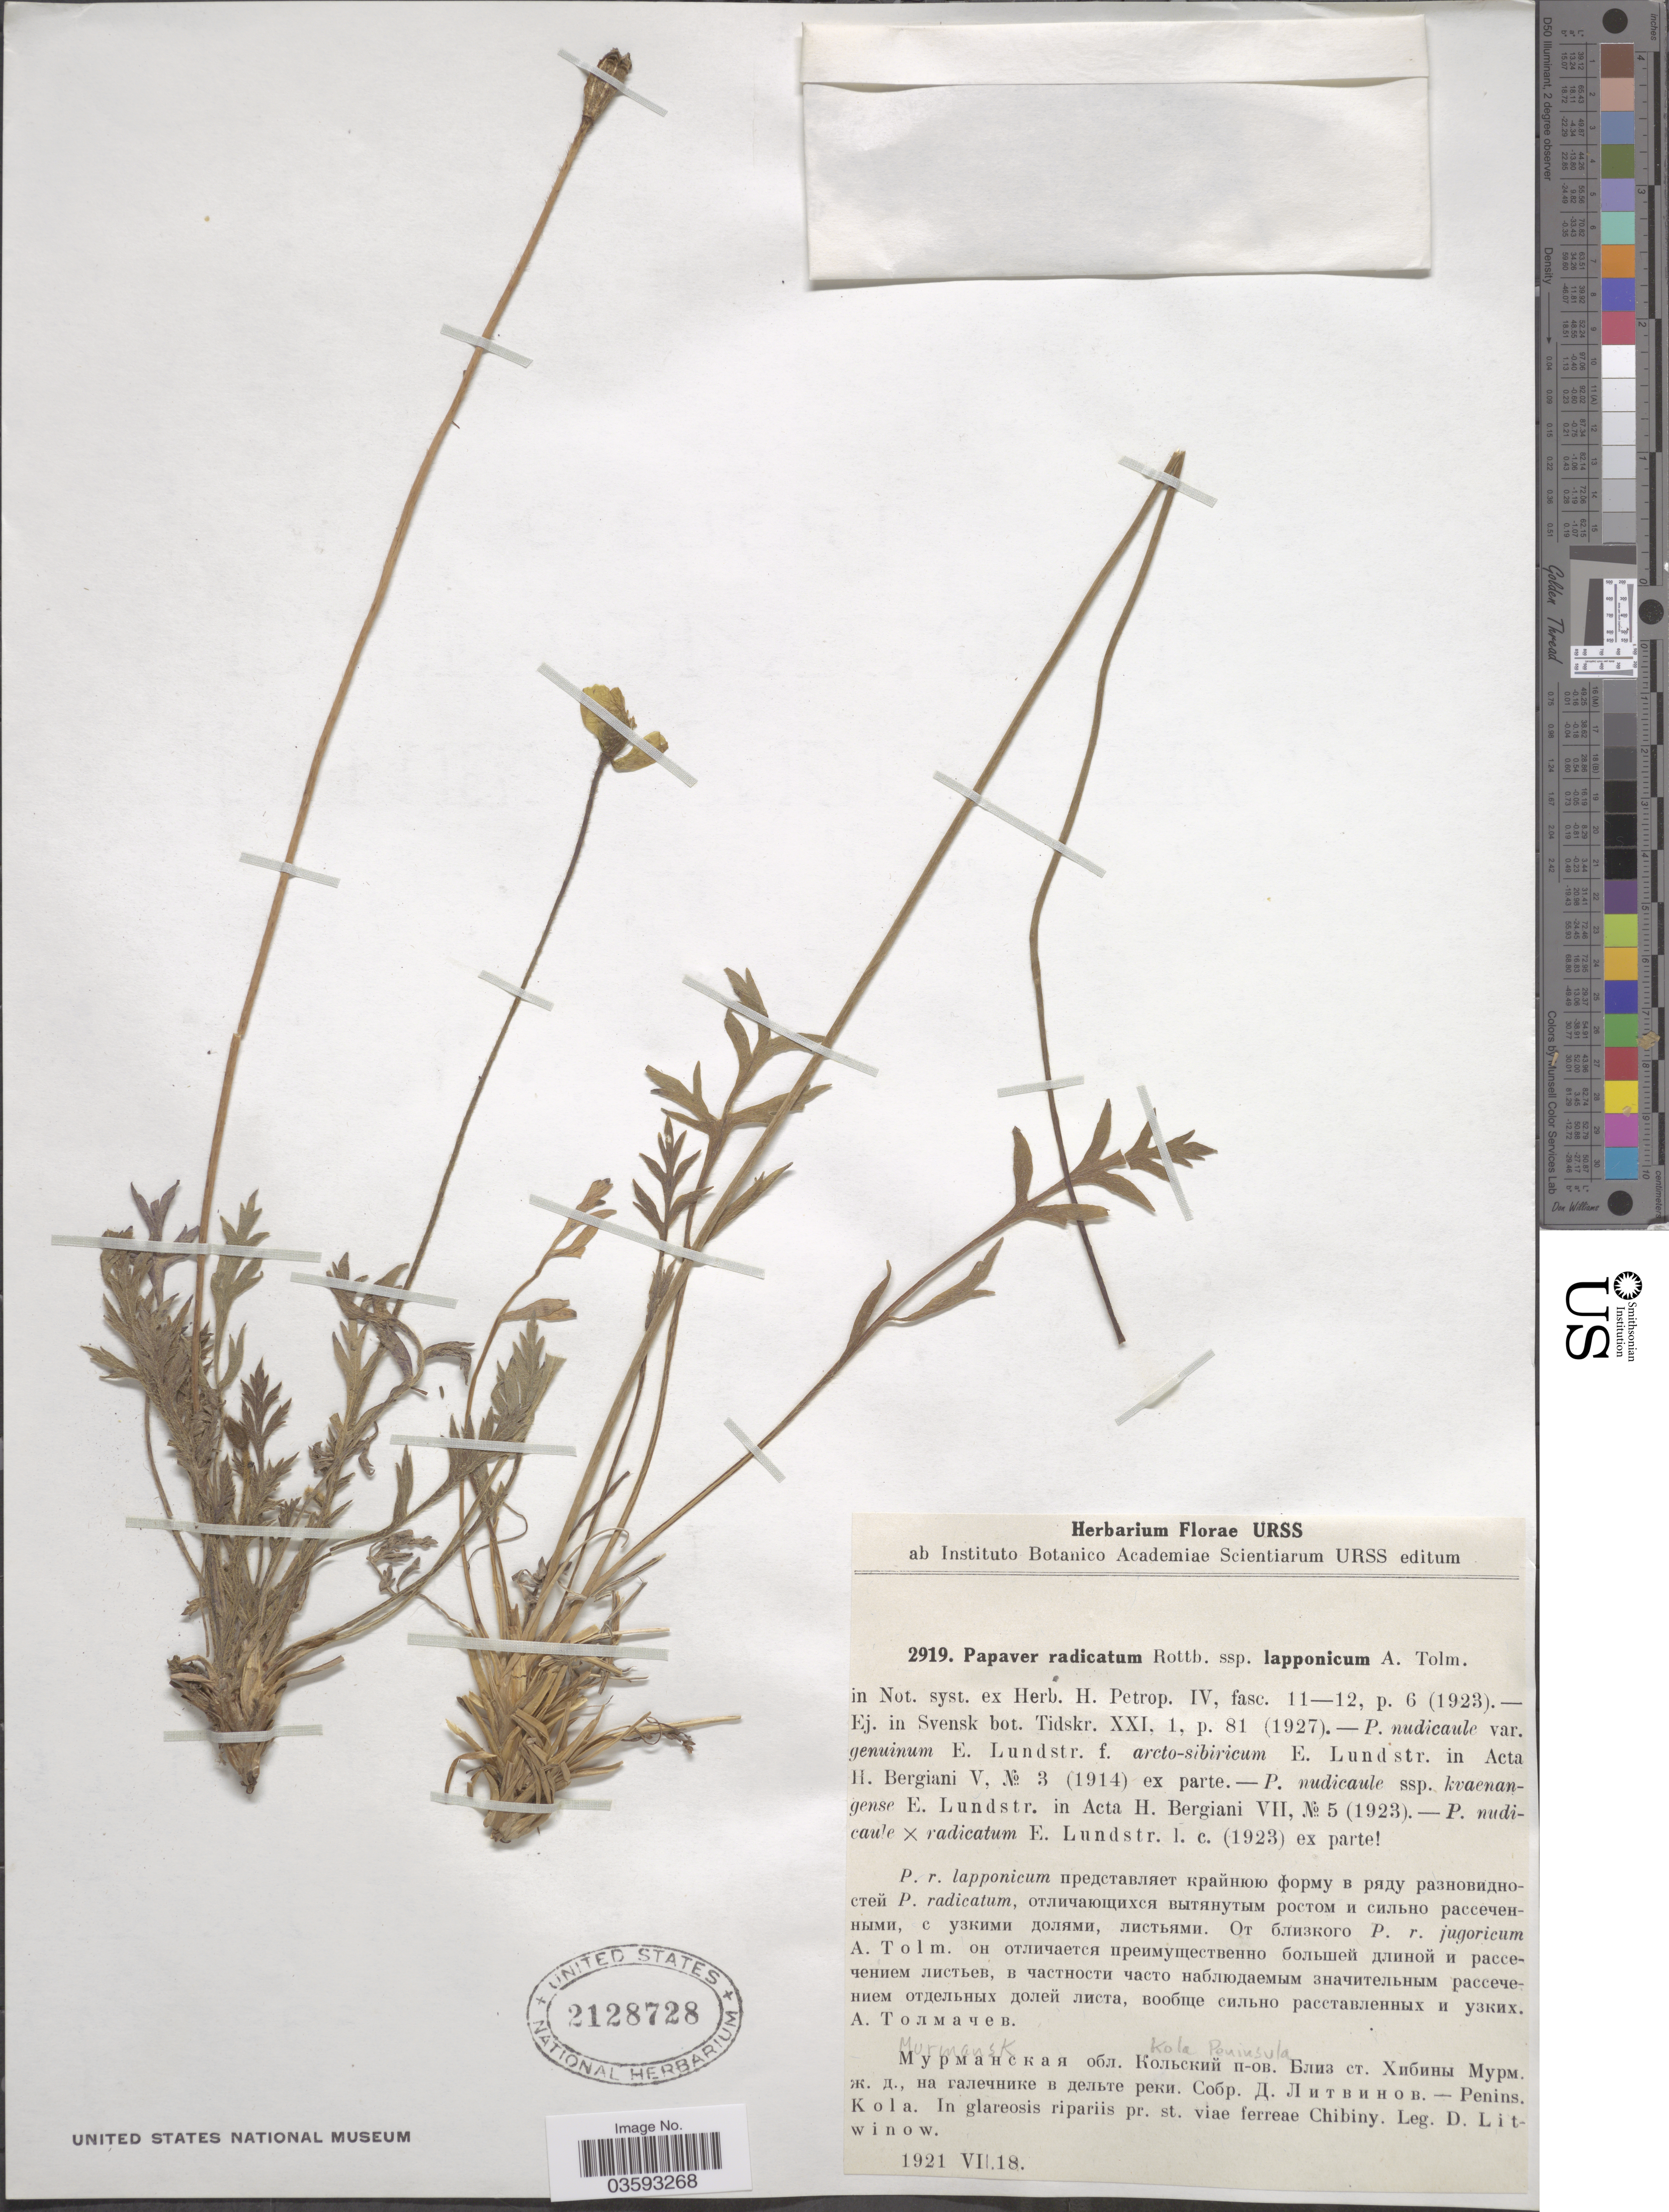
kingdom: Plantae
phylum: Tracheophyta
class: Magnoliopsida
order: Ranunculales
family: Papaveraceae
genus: Papaver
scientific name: Papaver radicatum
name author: Rottb.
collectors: D. Litwinow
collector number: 2919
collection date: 1921-07-18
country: Russian Federation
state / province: Murmansk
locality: Penins. Kola. In glareosis ripariis pr. st. viae ferreae Chibiny.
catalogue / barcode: US 2128728